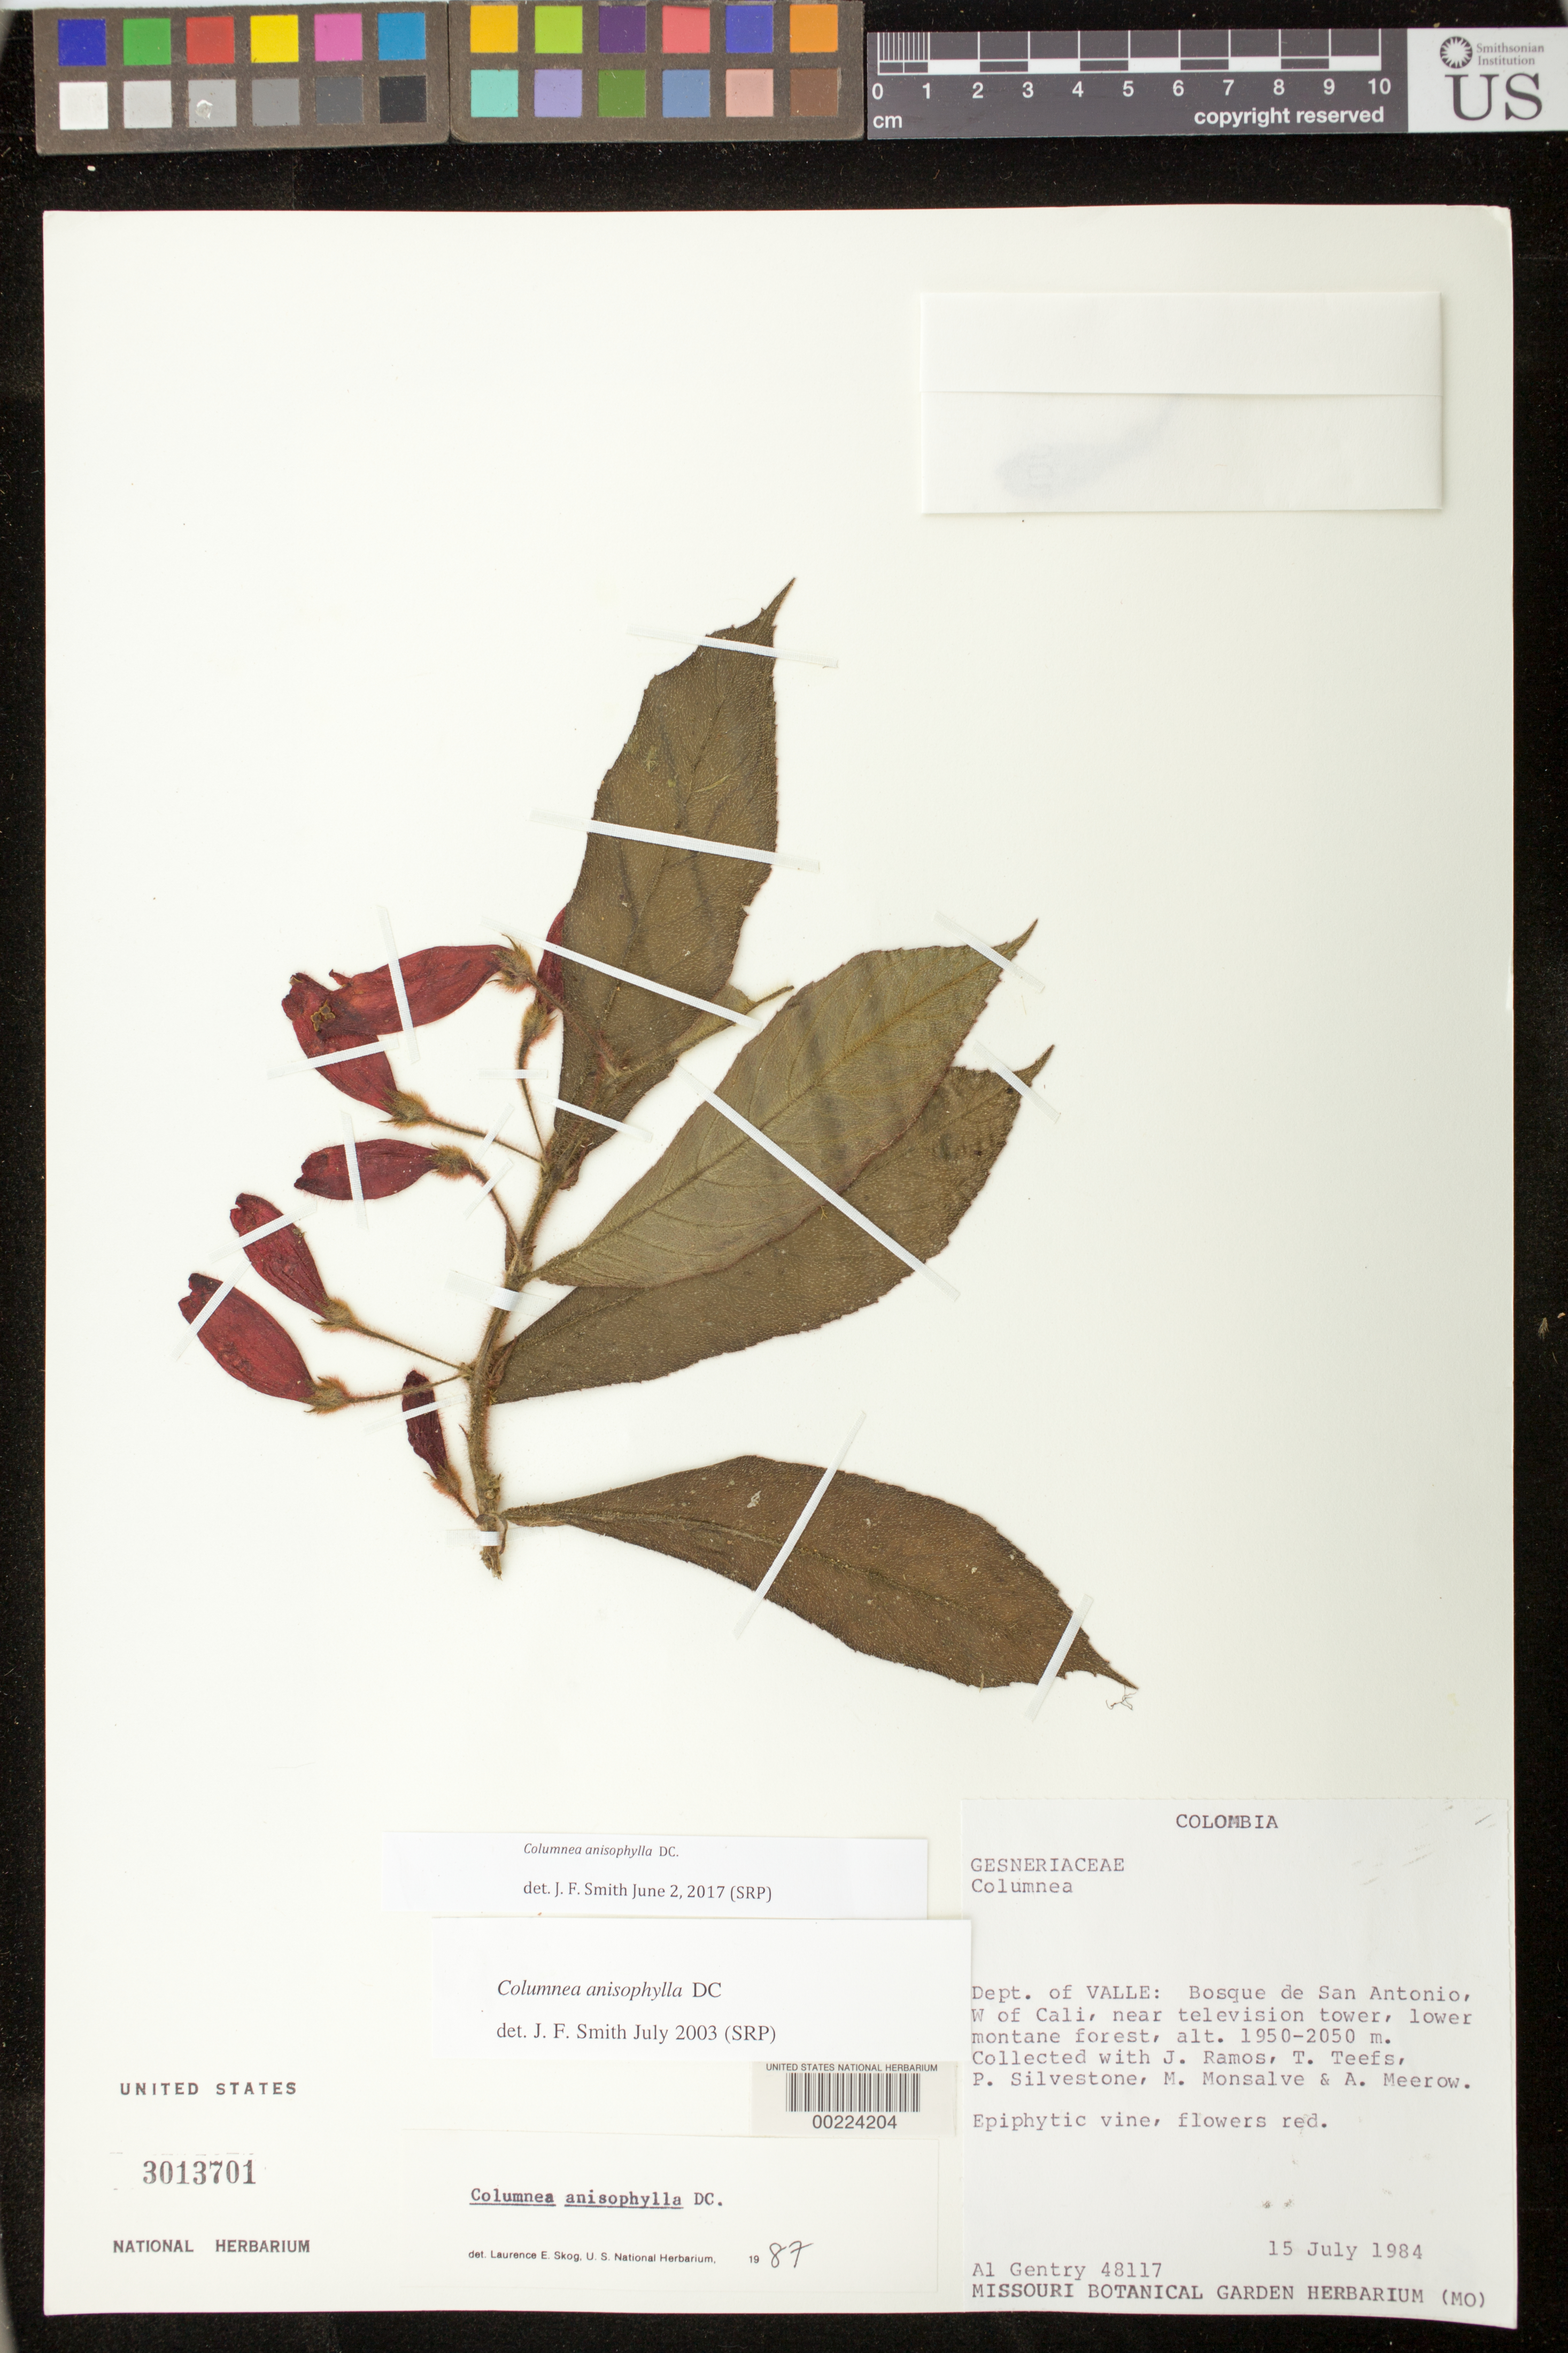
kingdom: Plantae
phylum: Tracheophyta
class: Magnoliopsida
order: Lamiales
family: Gesneriaceae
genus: Columnea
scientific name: Columnea anisophylla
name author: DC.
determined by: Smith, J. F.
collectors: A. H. Gentry, J. Ramos, T. Teefs, P. A. Silverstone-Sopkin, M. Monsalve & A. Meerow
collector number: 48117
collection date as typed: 15 Jul 1984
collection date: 1984-07-15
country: Colombia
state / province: Valle del Cauca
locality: Bosque de San Antonio, W of Cali, near television tower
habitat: Lower montane forest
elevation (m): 1950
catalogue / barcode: US 3013701